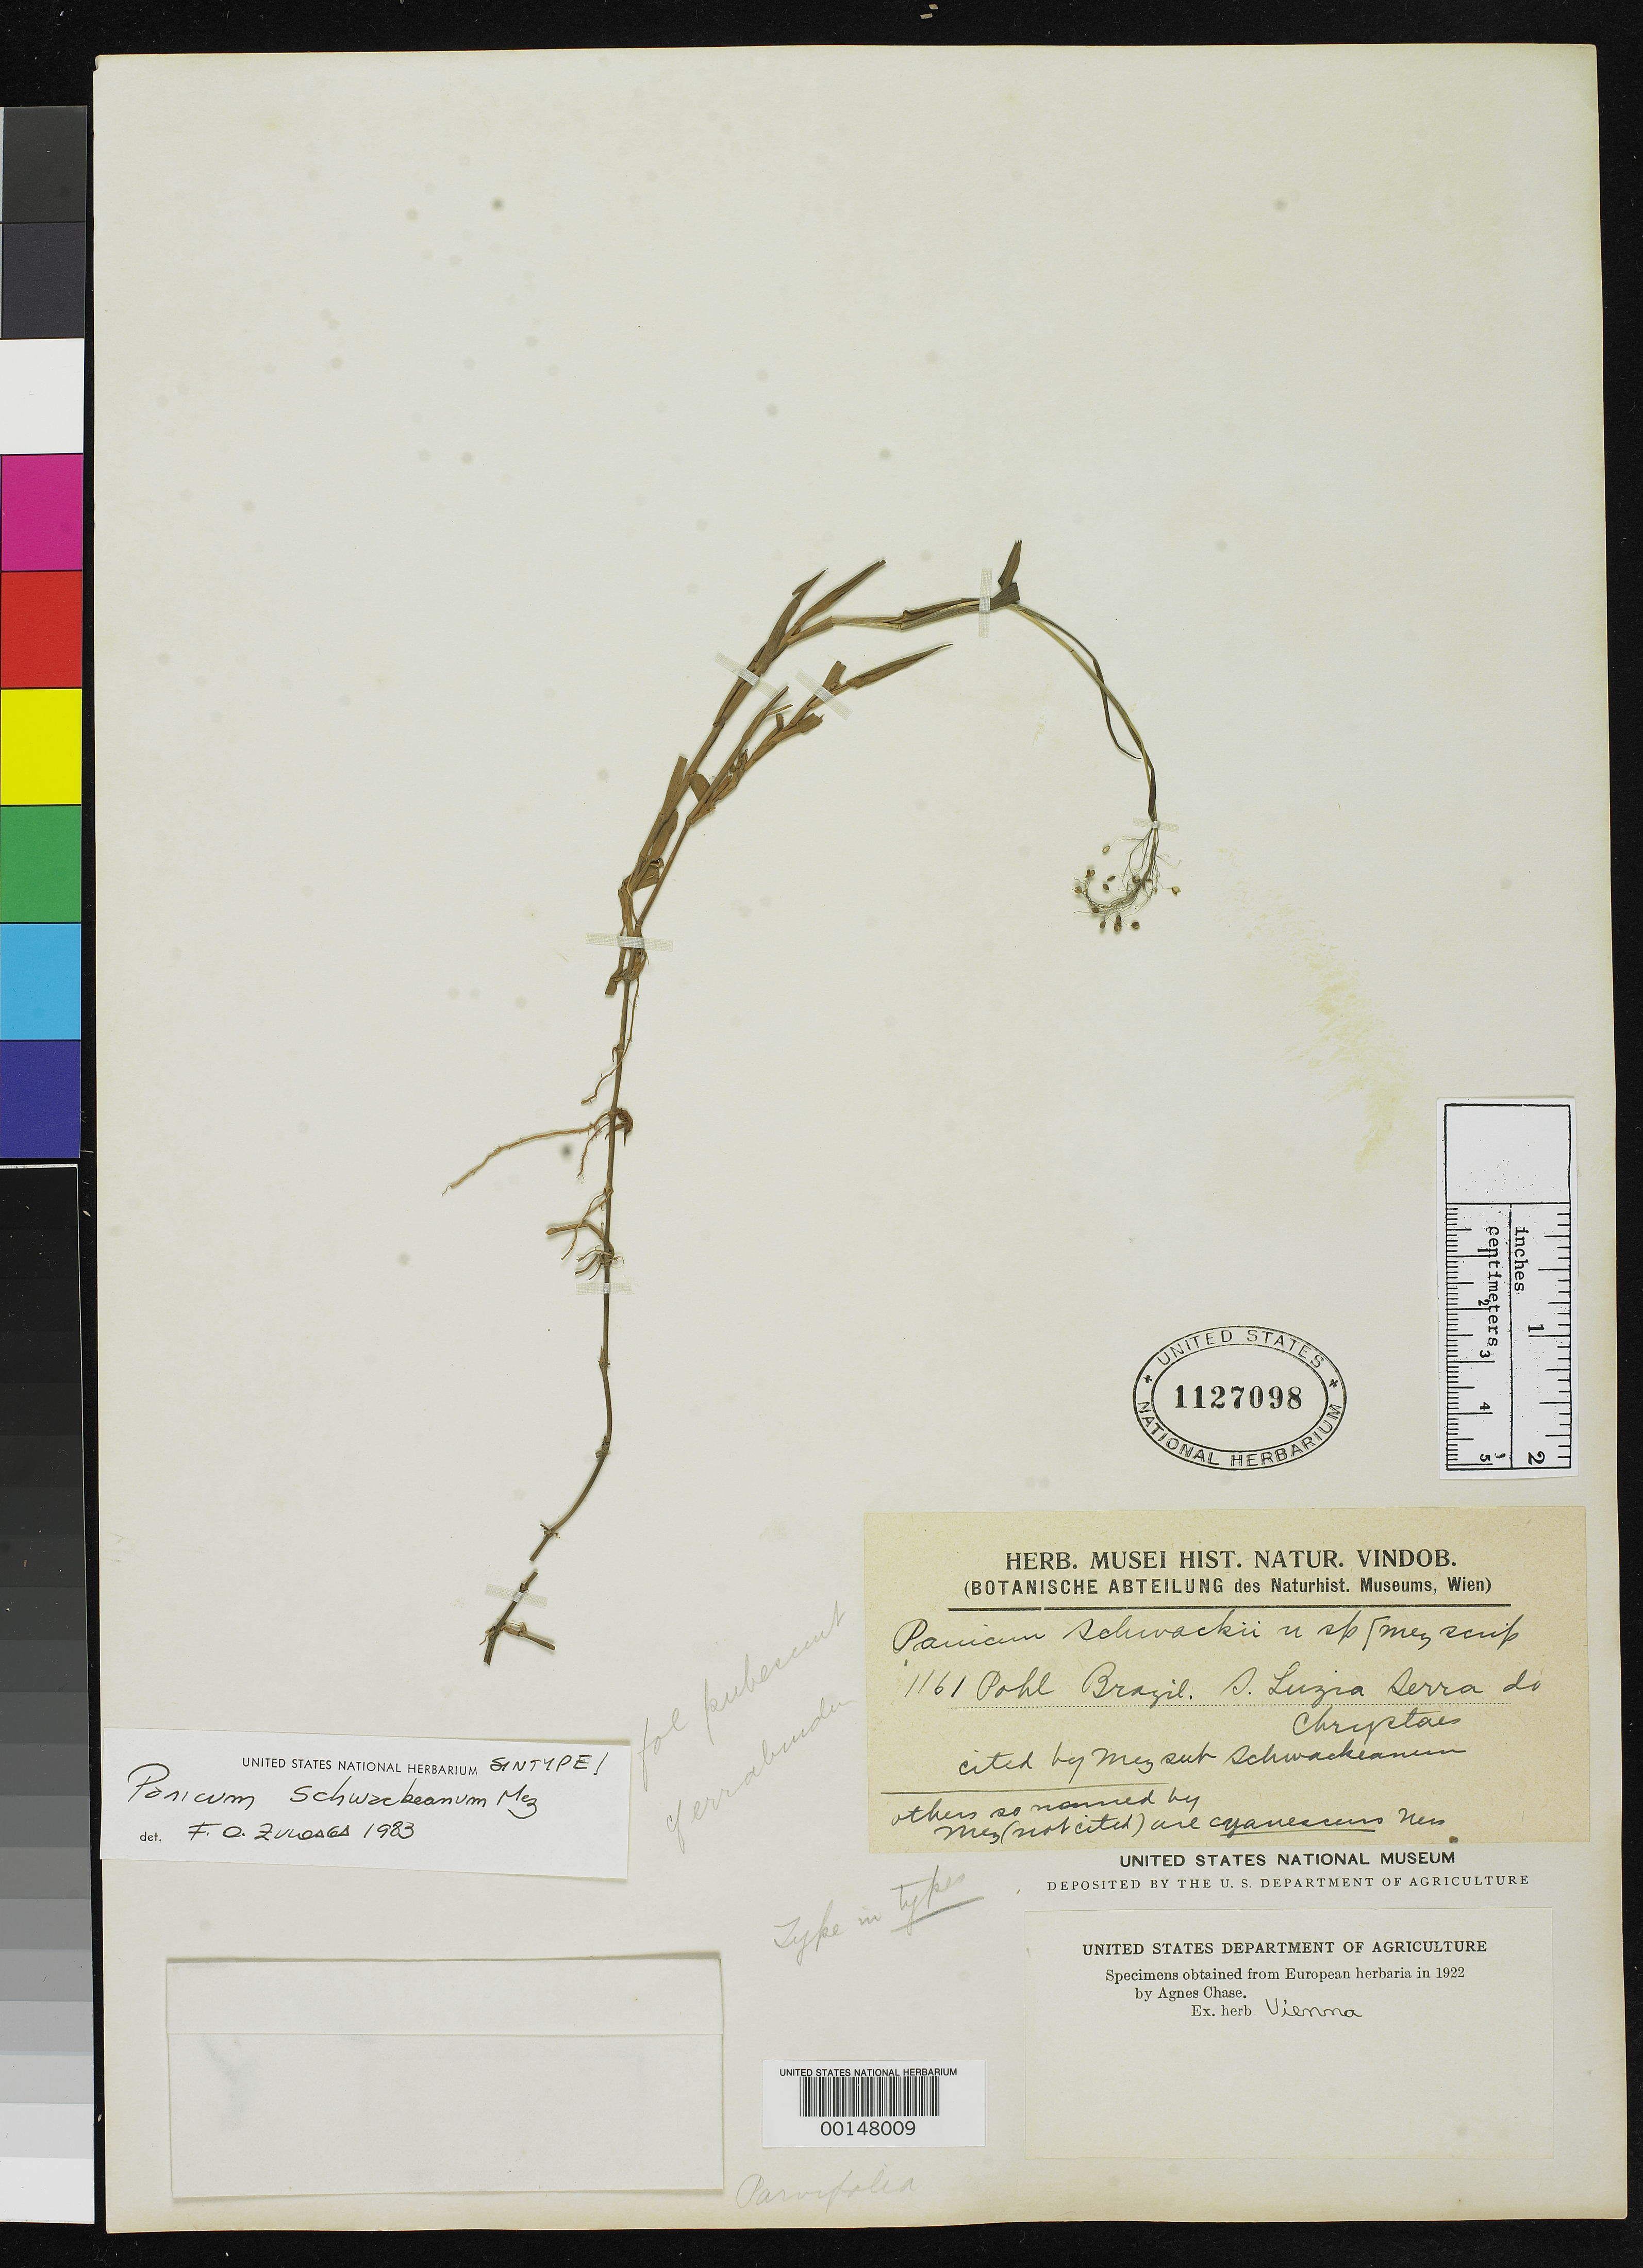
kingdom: Plantae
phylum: Tracheophyta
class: Liliopsida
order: Poales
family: Poaceae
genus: Panicum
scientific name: Panicum schwackeanum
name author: Mez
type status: Isosyntype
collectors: J. B. E. Pohl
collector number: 1161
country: Brazil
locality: S. Luzia Serra do Chriptaes.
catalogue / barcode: US 1127098